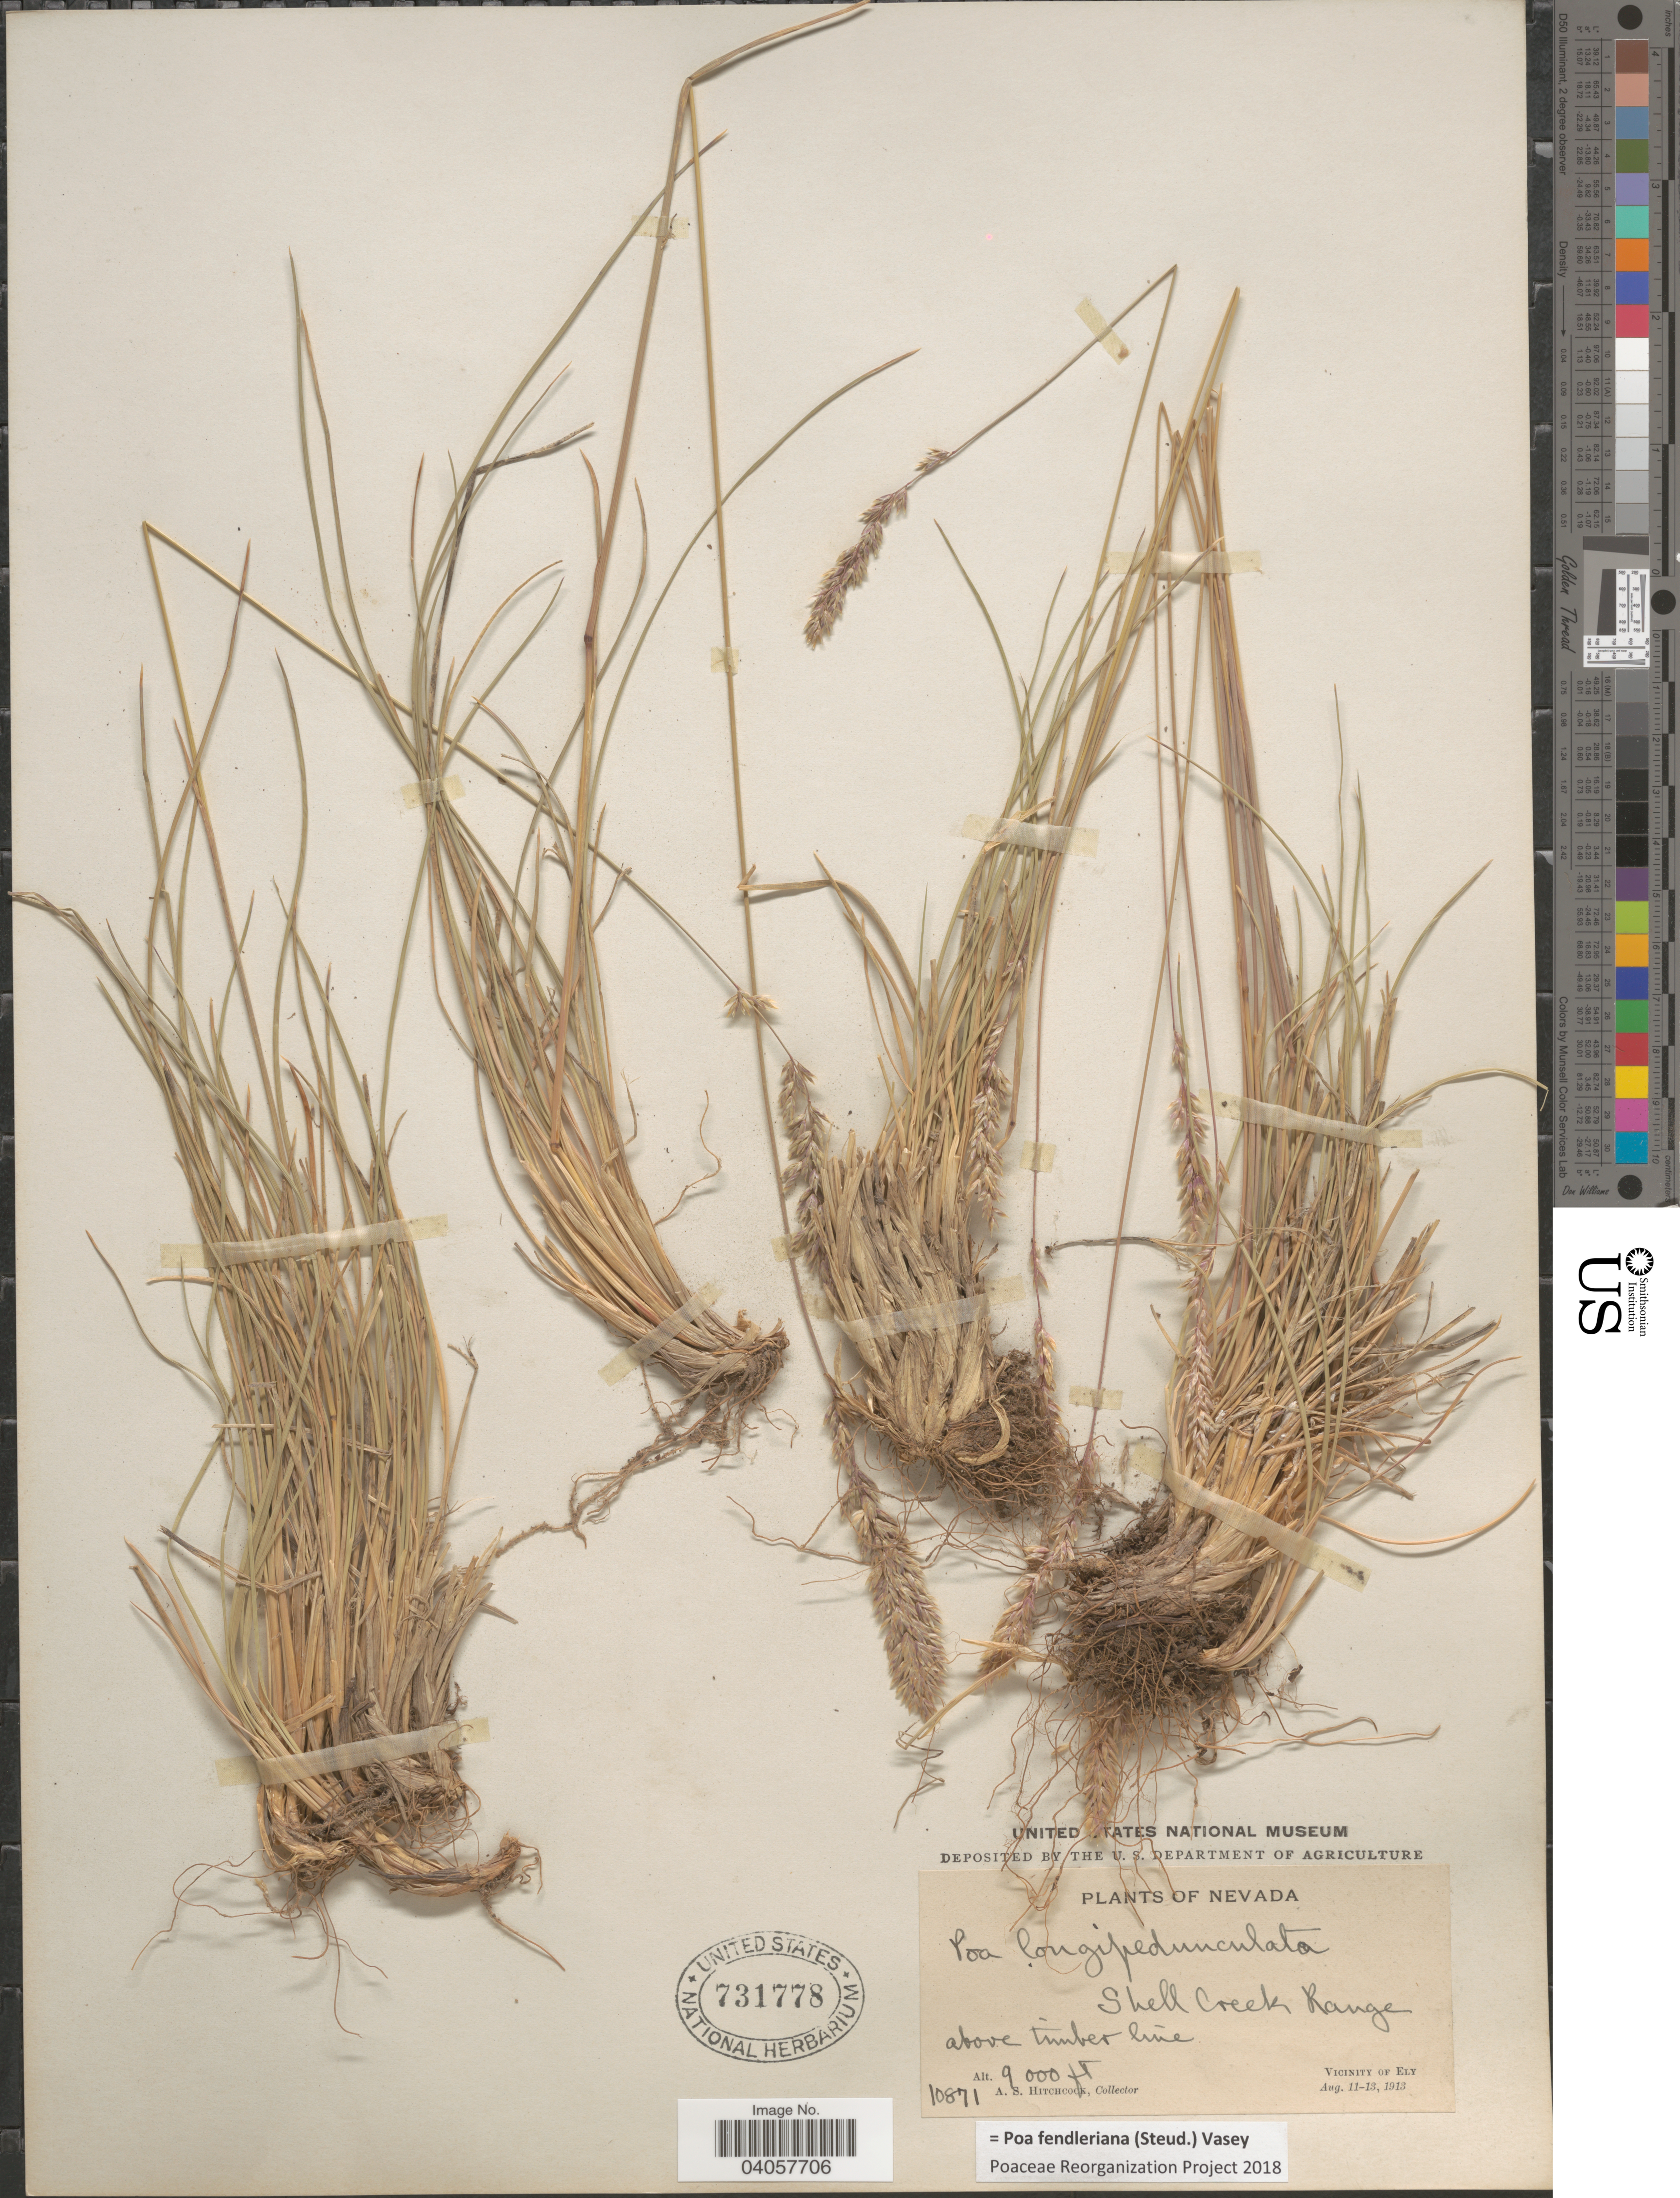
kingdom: Plantae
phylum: Tracheophyta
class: Liliopsida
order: Poales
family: Poaceae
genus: Poa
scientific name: Poa fendleriana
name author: (Steud.) Vasey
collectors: A. S. Hitchcock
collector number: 10871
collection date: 1913-08-11/1913-08-13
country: United States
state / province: Nevada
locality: Shell Creek Range above timber line. Vicinity of Ely.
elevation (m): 2743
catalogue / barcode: US 731778